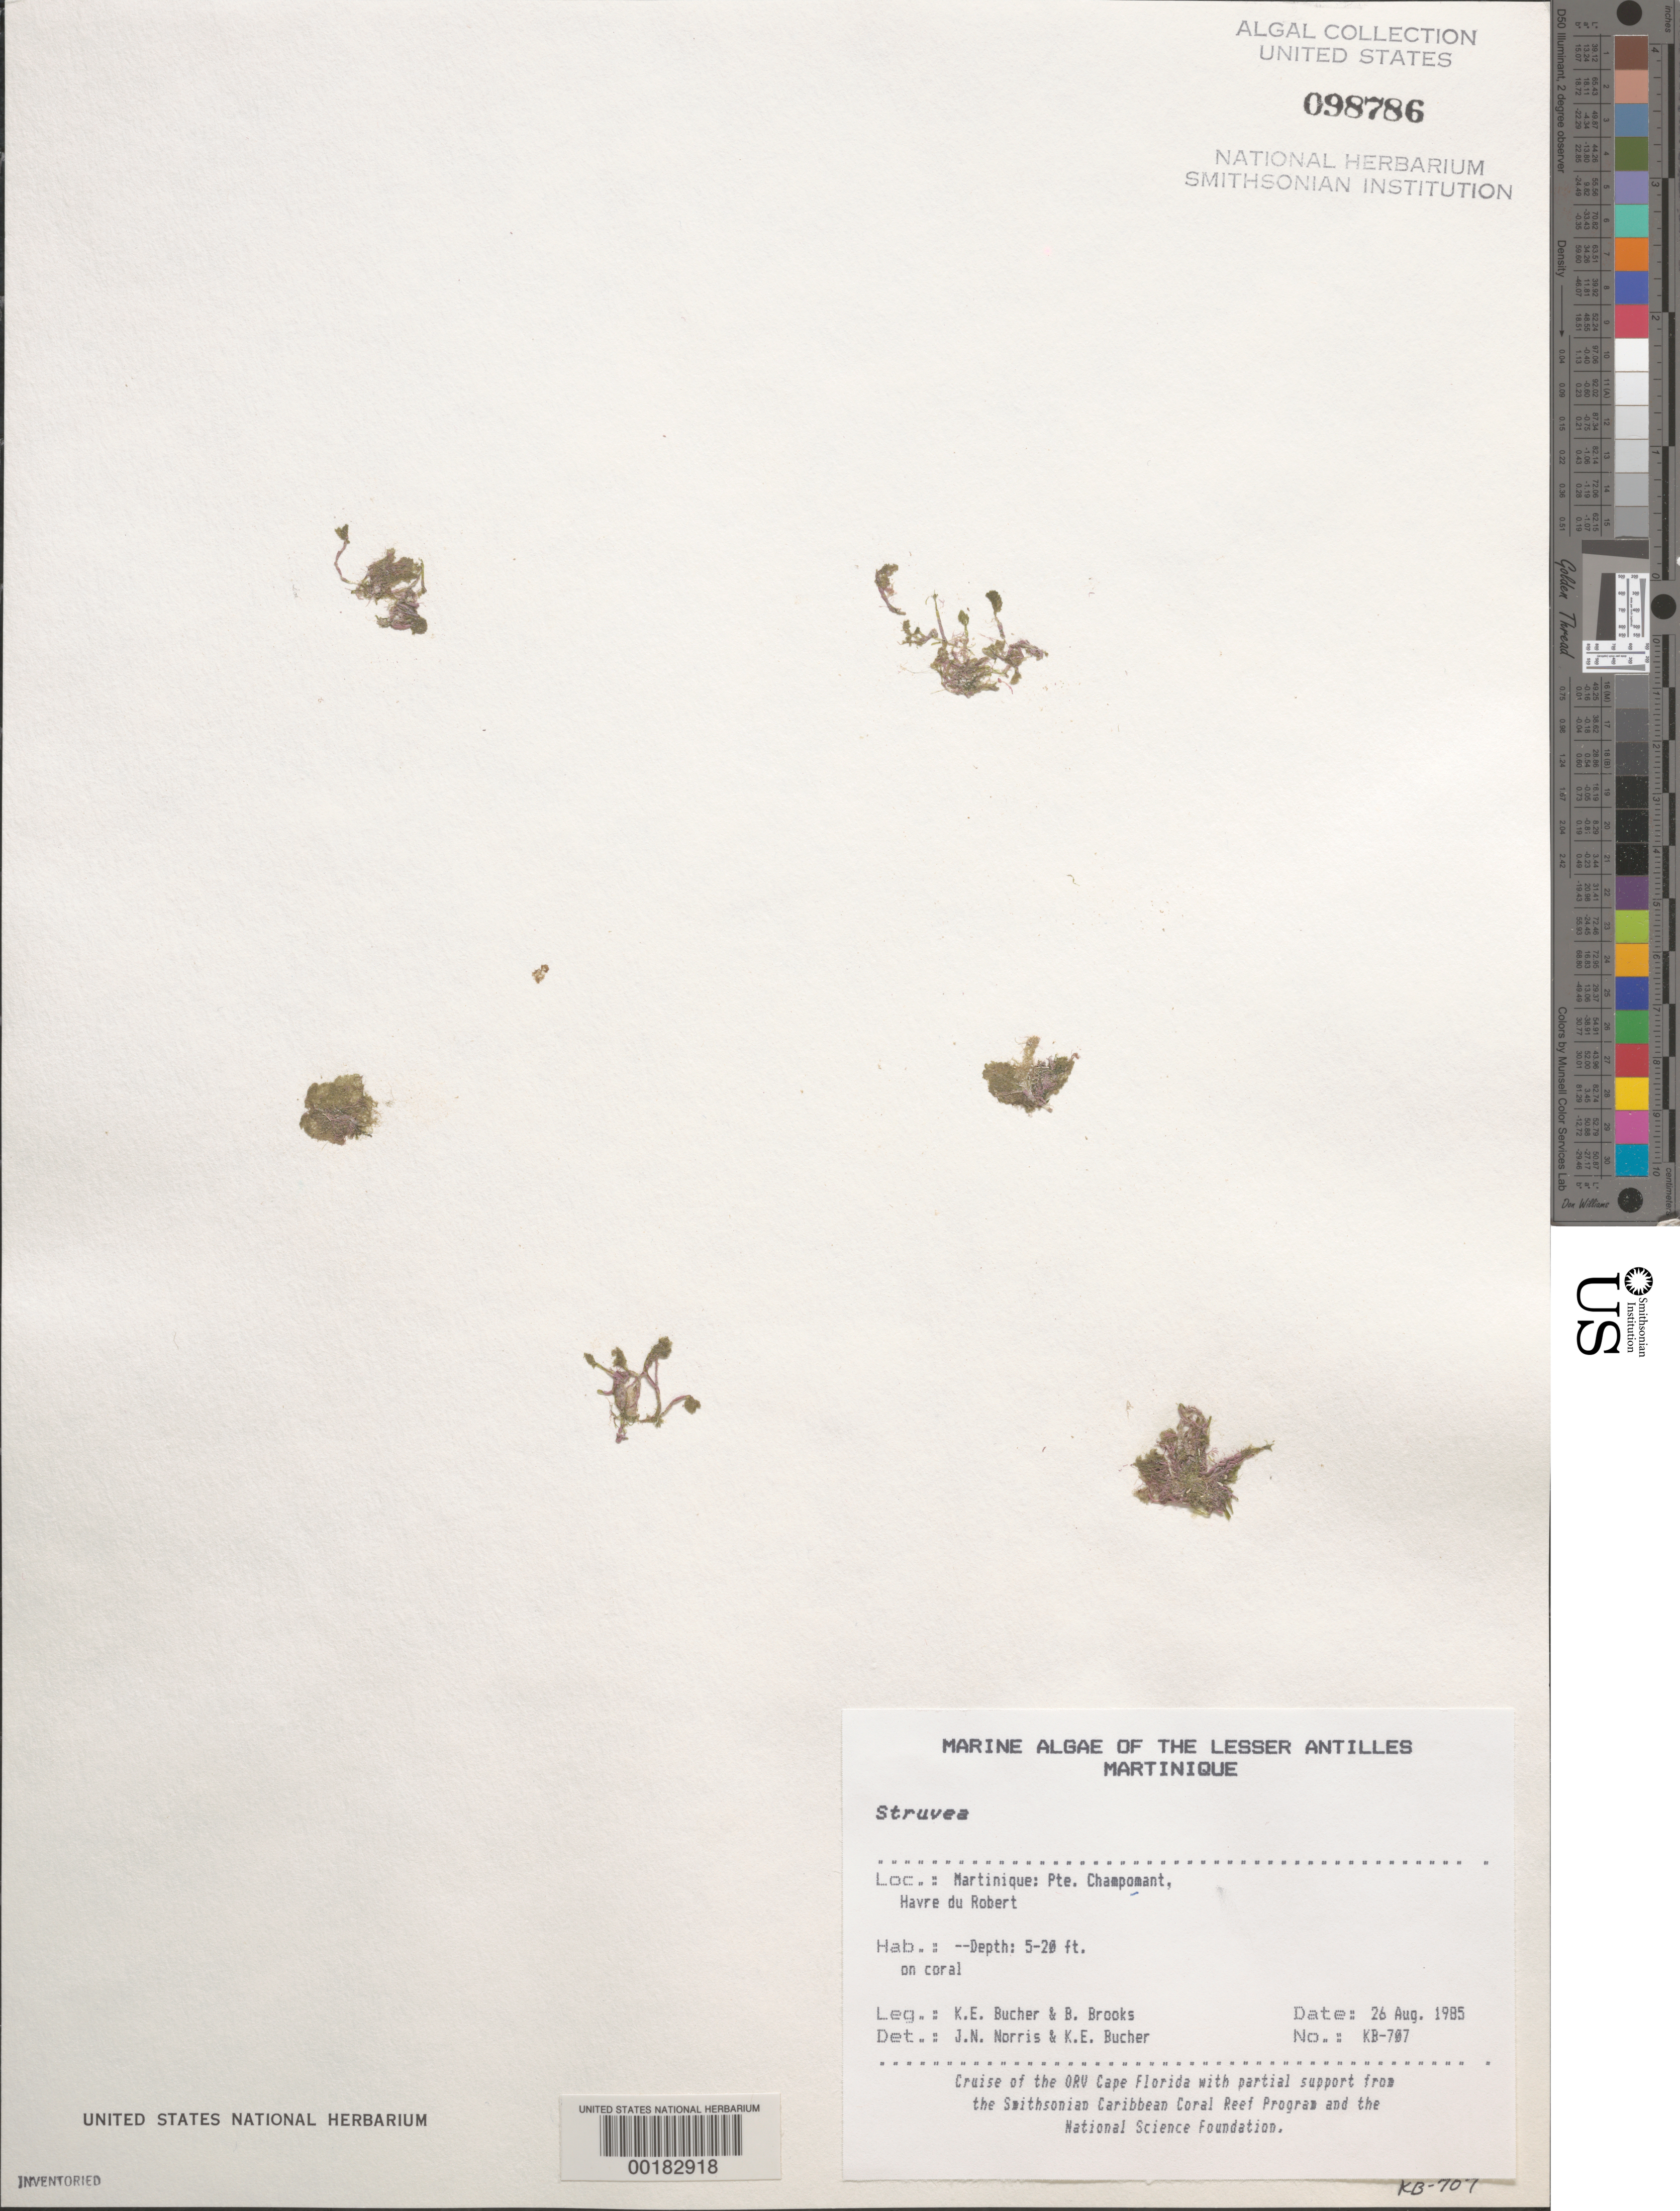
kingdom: Plantae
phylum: Chlorophyta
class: Ulvophyceae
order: Siphonocladales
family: Boodleaceae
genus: Struvea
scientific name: Struvea sp.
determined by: Norris, J. N.; Bucher, K. E.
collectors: K. E. Bucher & B. Brooks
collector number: KB-707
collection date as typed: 26 Aug 1985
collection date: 1985-08-26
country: Martinique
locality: Pointe Champonant, Havre du Robert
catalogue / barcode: US 98786